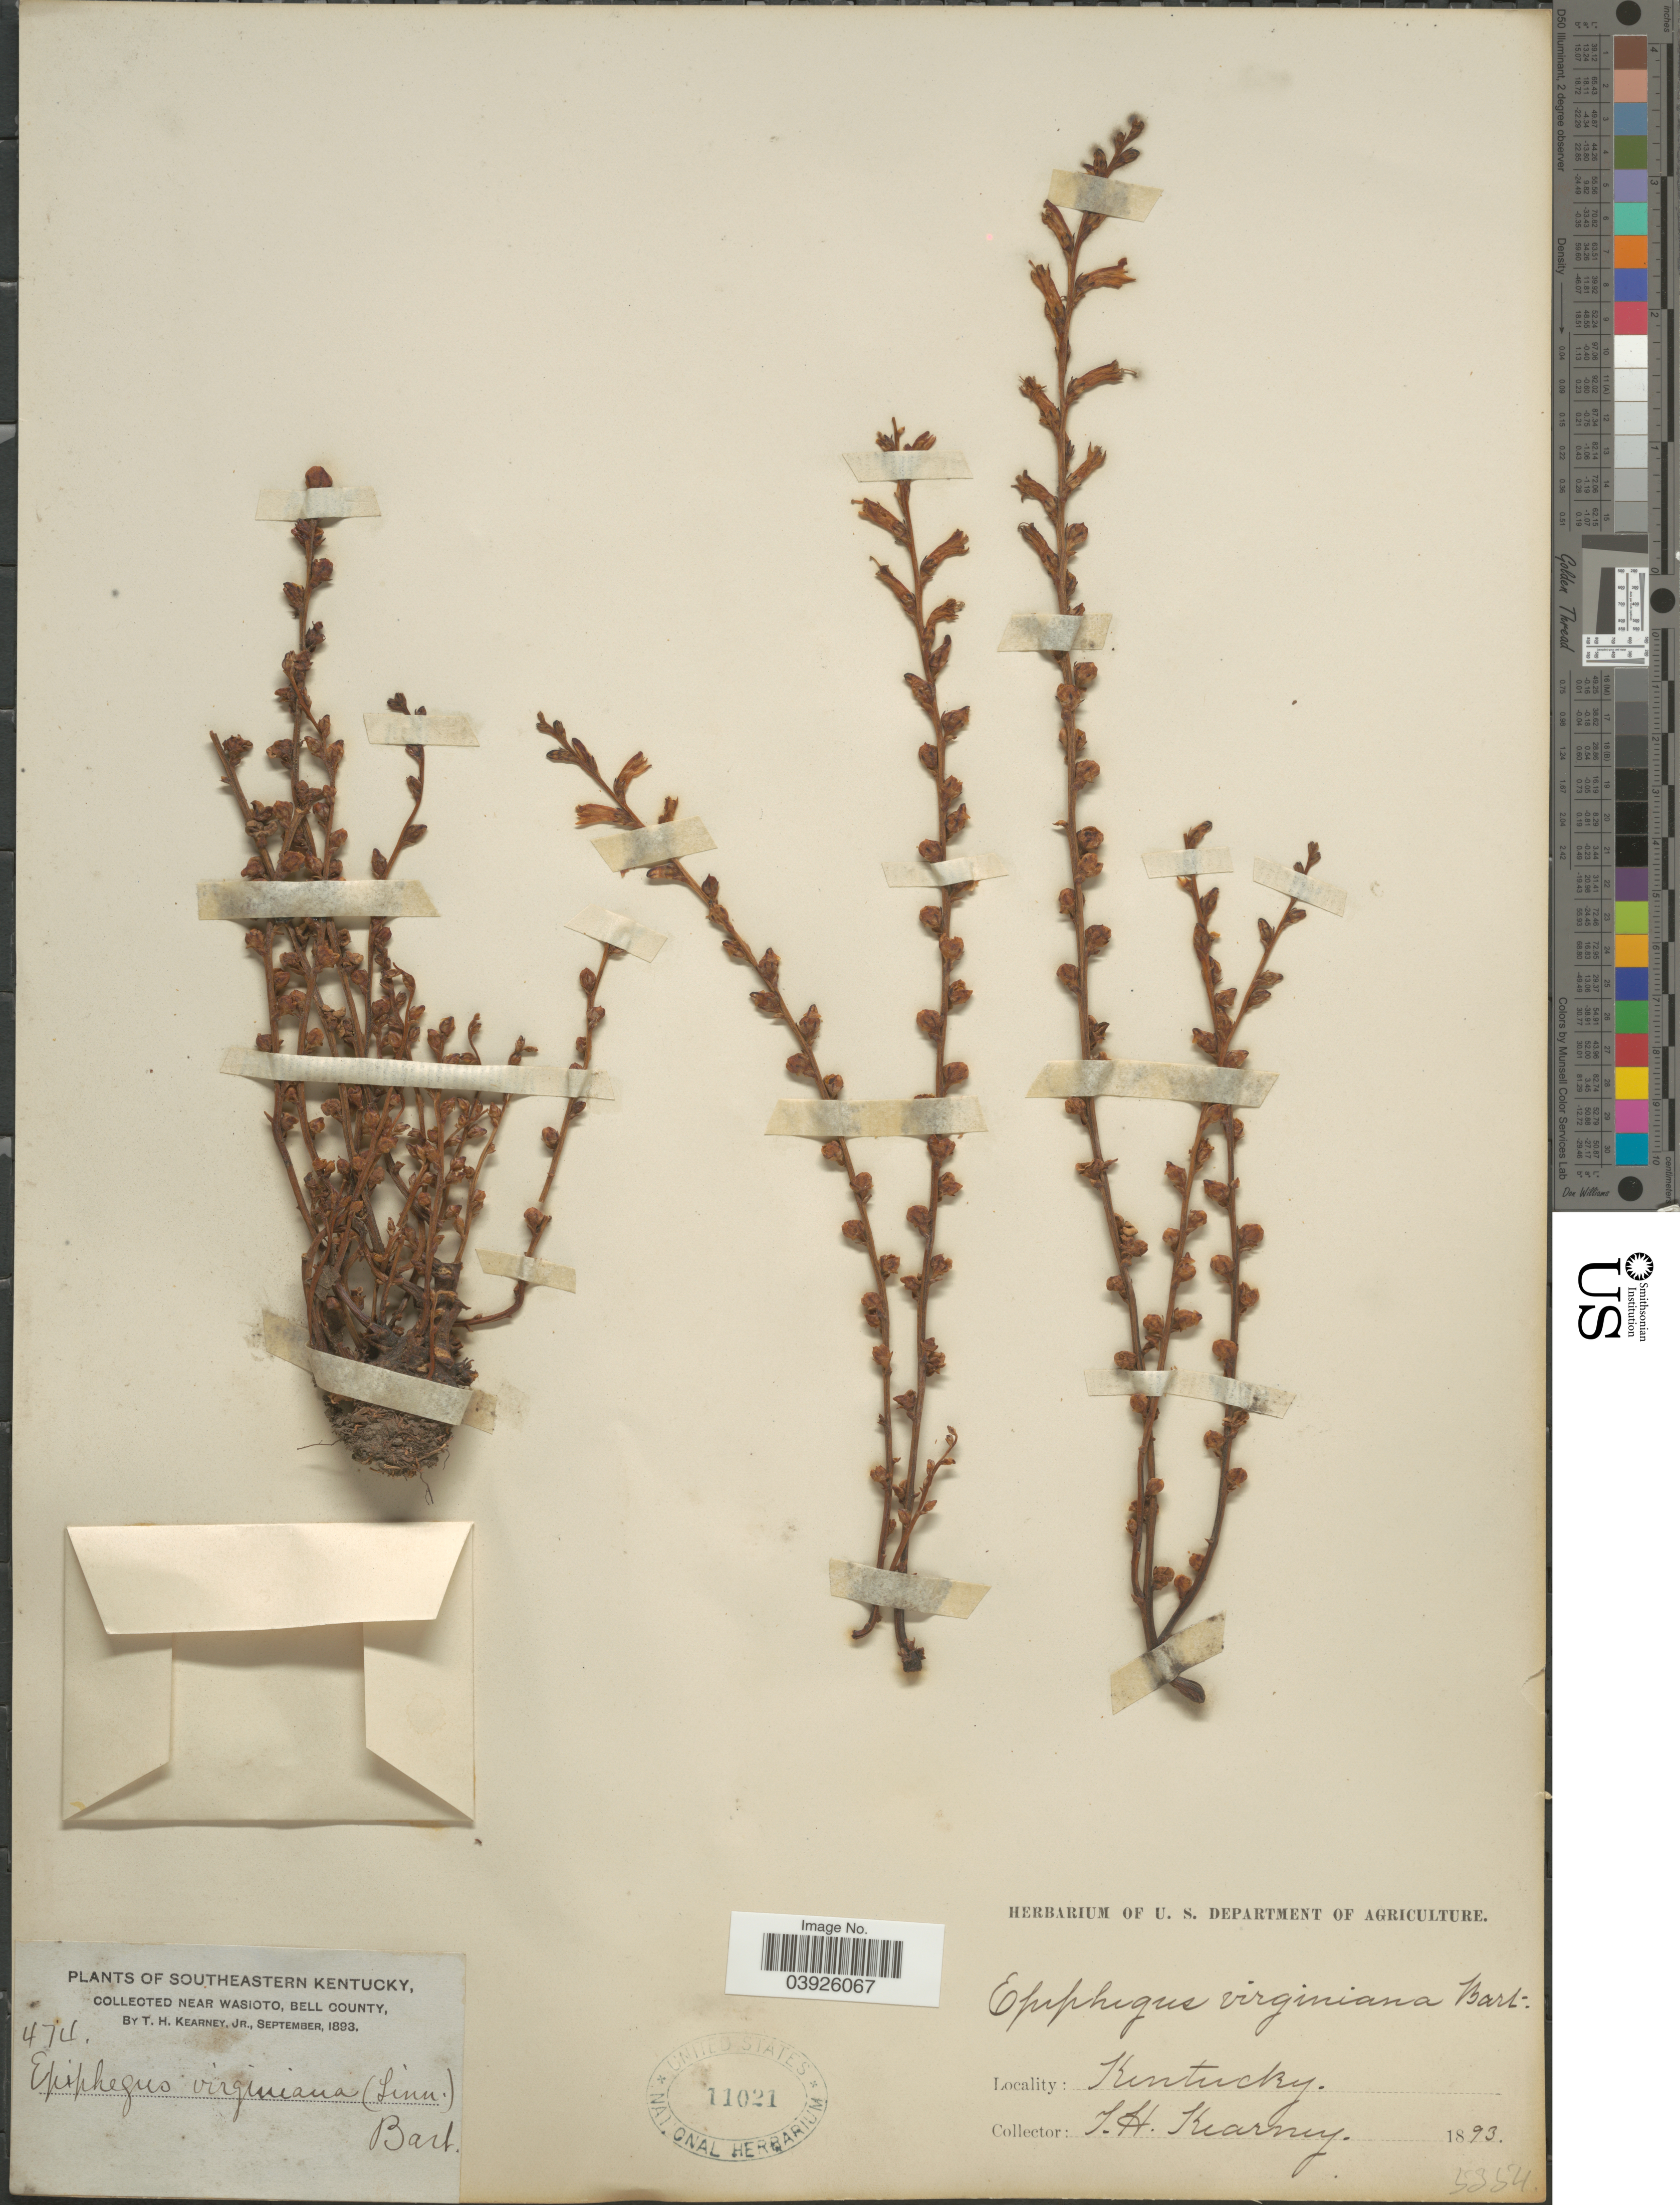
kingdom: Plantae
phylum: Tracheophyta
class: Magnoliopsida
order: Lamiales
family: Orobanchaceae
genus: Epifagus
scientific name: Epifagus virginiana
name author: (L.) W.P.C. Barton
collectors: T. H. Kearney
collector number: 474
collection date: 1893-09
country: United States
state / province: Kentucky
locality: Southeastern Kentucky. Near Wasioto, Bell County.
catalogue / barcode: US 11021